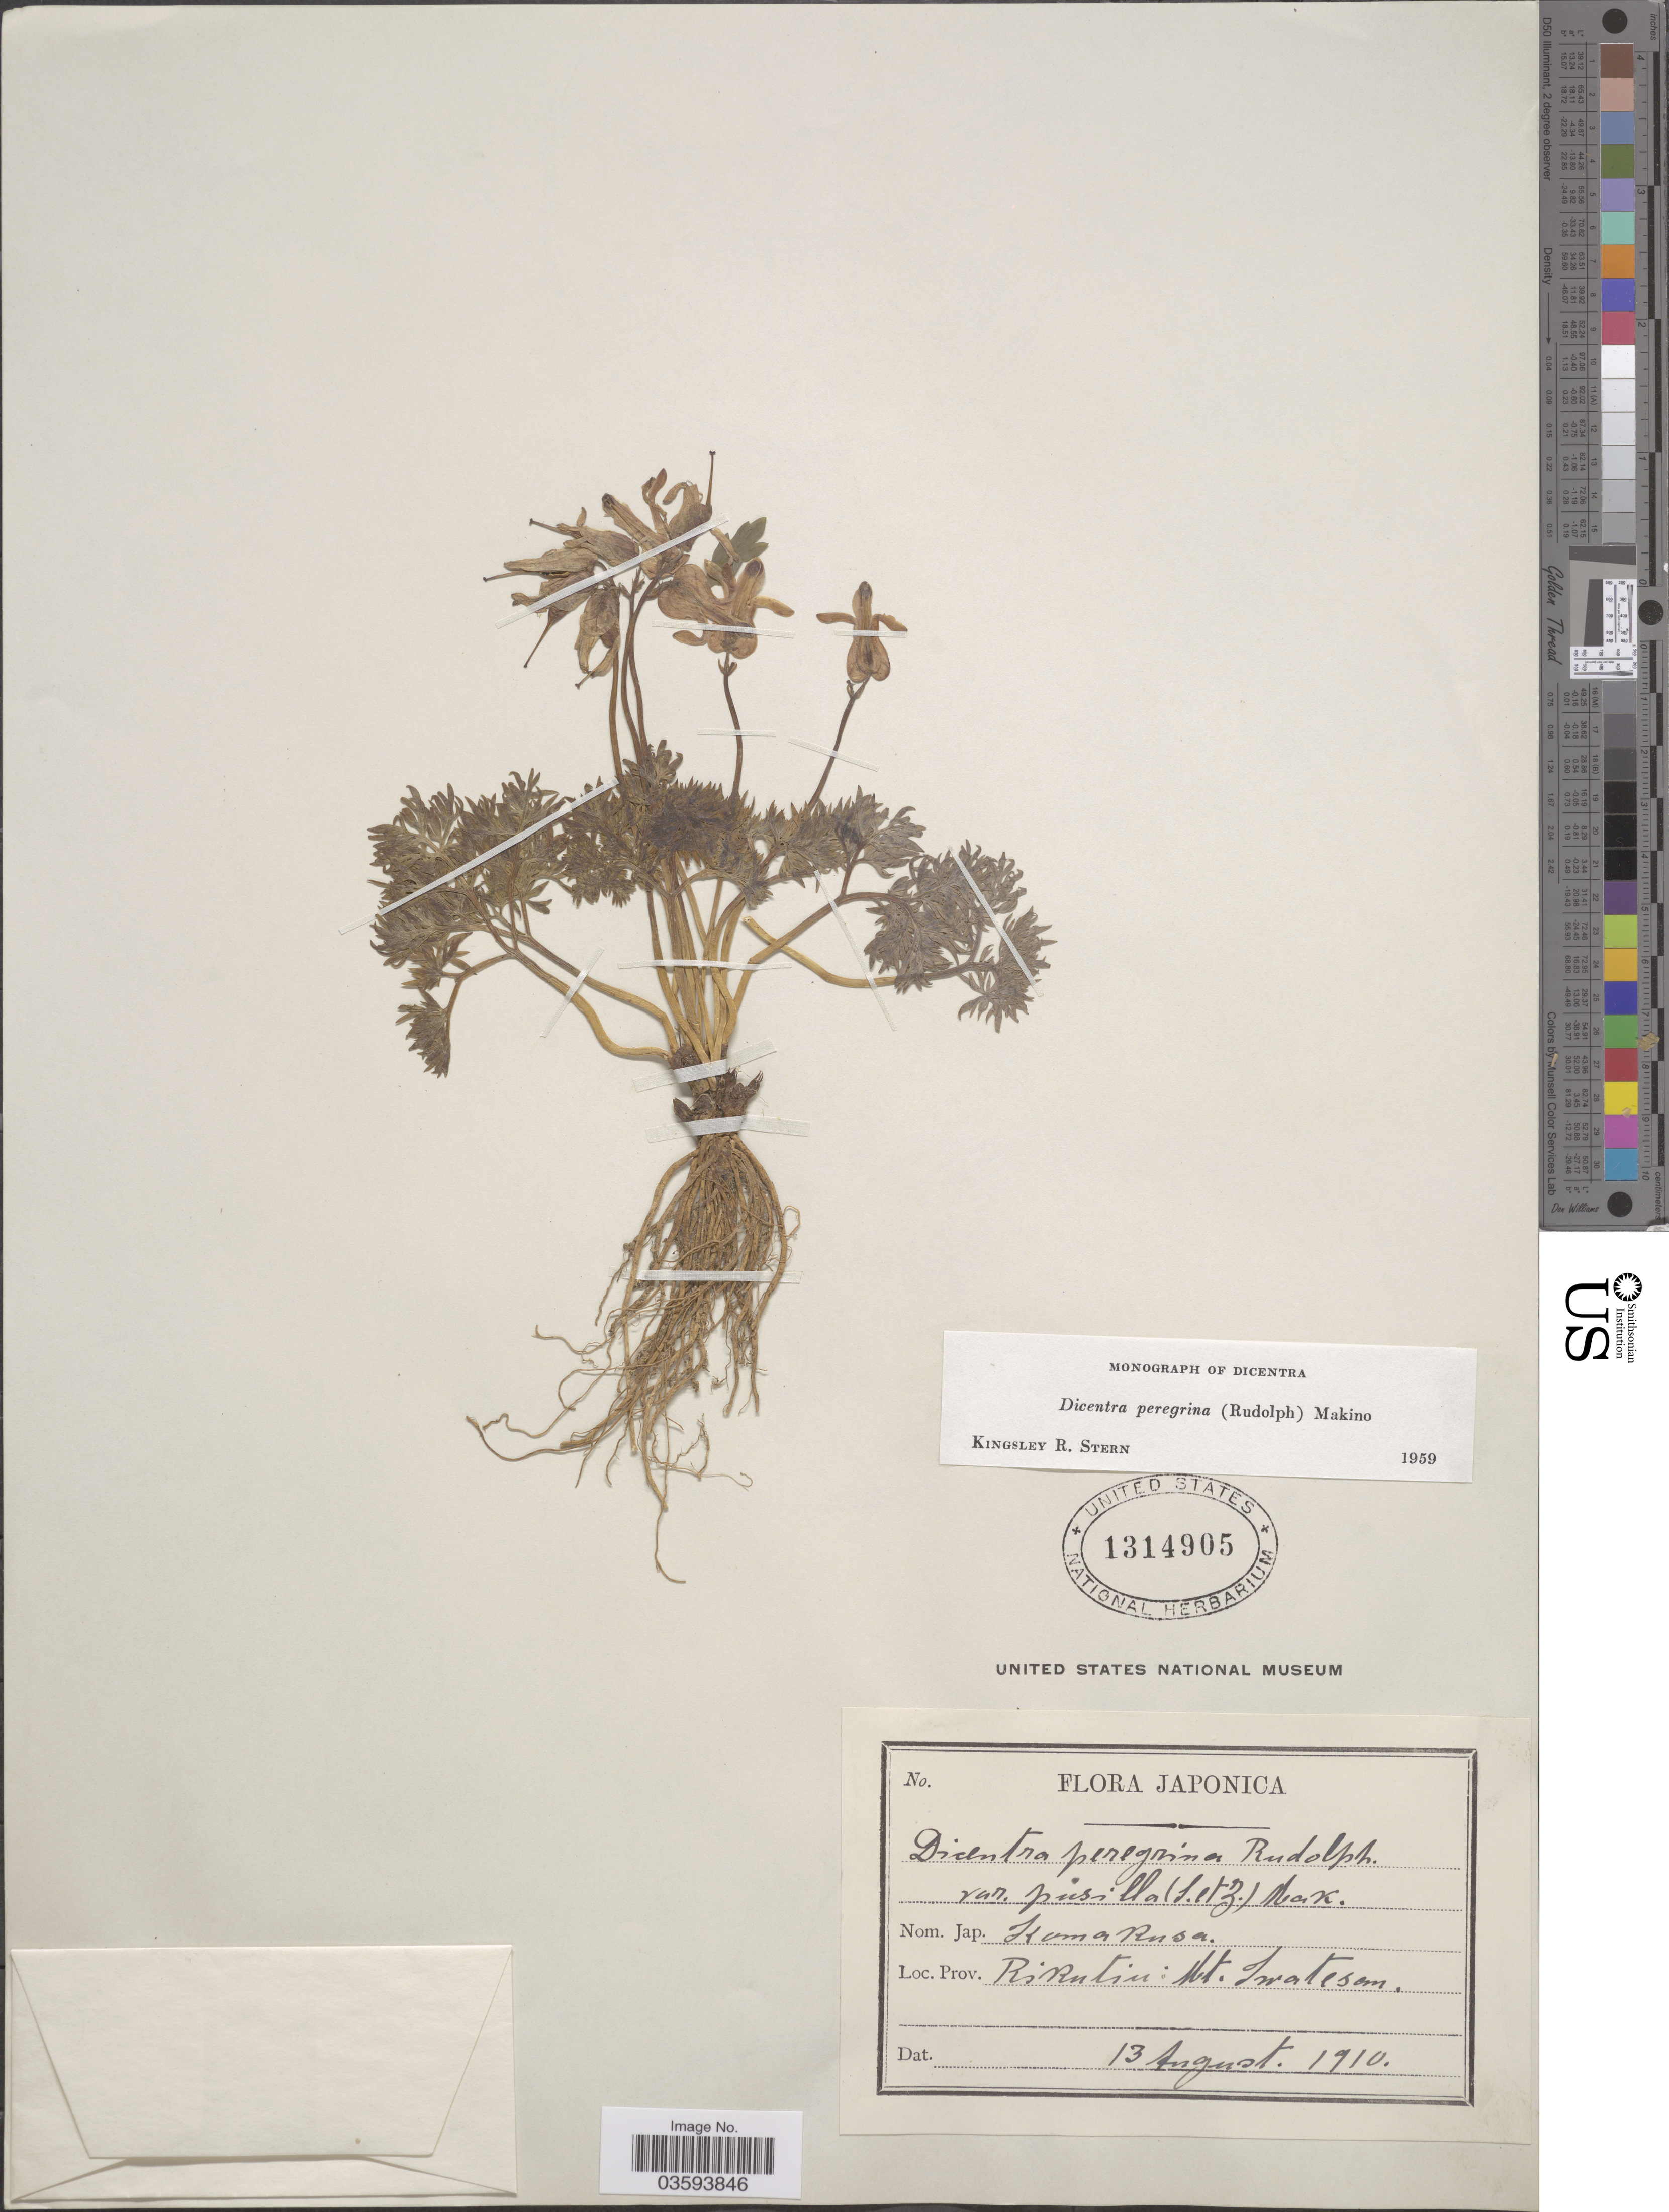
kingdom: Plantae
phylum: Tracheophyta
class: Magnoliopsida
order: Ranunculales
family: Papaveraceae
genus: Dicentra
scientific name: Dicentra peregrina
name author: (Rudolph) Makino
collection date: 1910-08-13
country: Japan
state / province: Iwate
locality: Rikutiu: Mt. Iwatesan.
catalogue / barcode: US 1314905